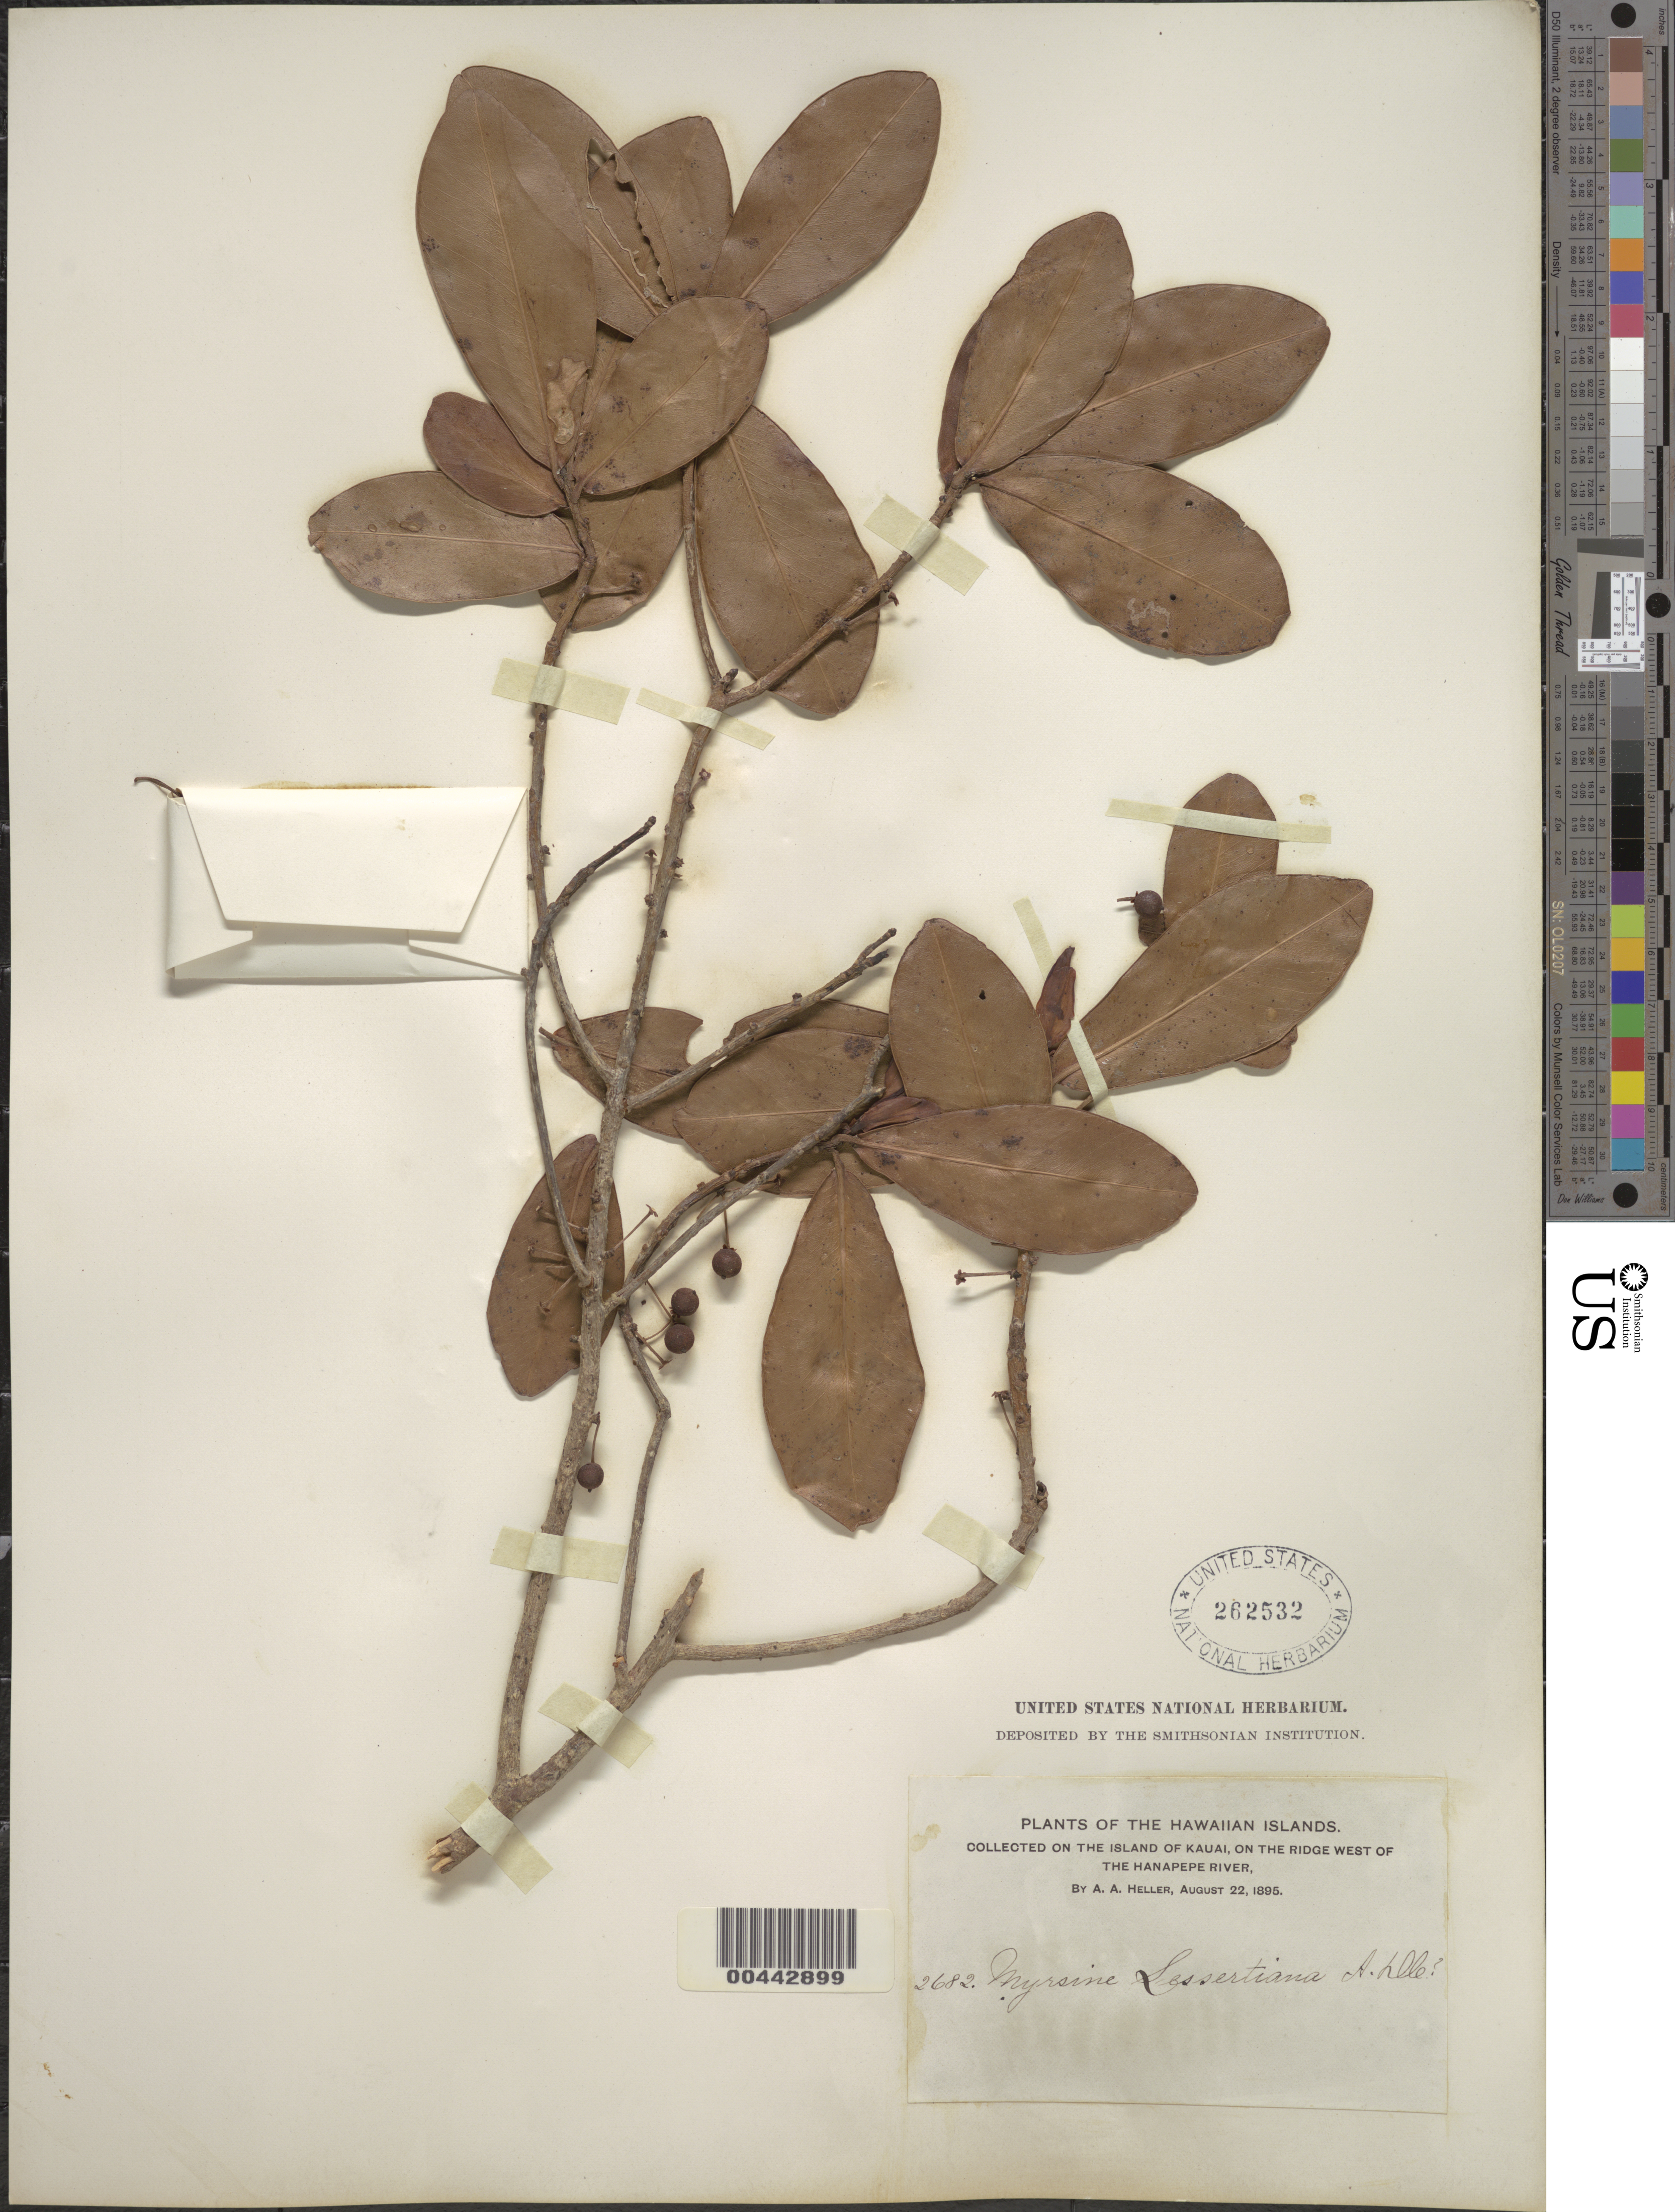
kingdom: Plantae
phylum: Tracheophyta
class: Magnoliopsida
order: Ericales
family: Primulaceae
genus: Myrsine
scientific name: Myrsine lessertiana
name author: A. DC.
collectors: A. A. Heller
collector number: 2682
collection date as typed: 22 Aug 1895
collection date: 1895-08-22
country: United States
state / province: Hawaii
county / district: Kauai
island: Kaua'i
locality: On the ridge west of Hanapepe River.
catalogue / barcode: US 262532